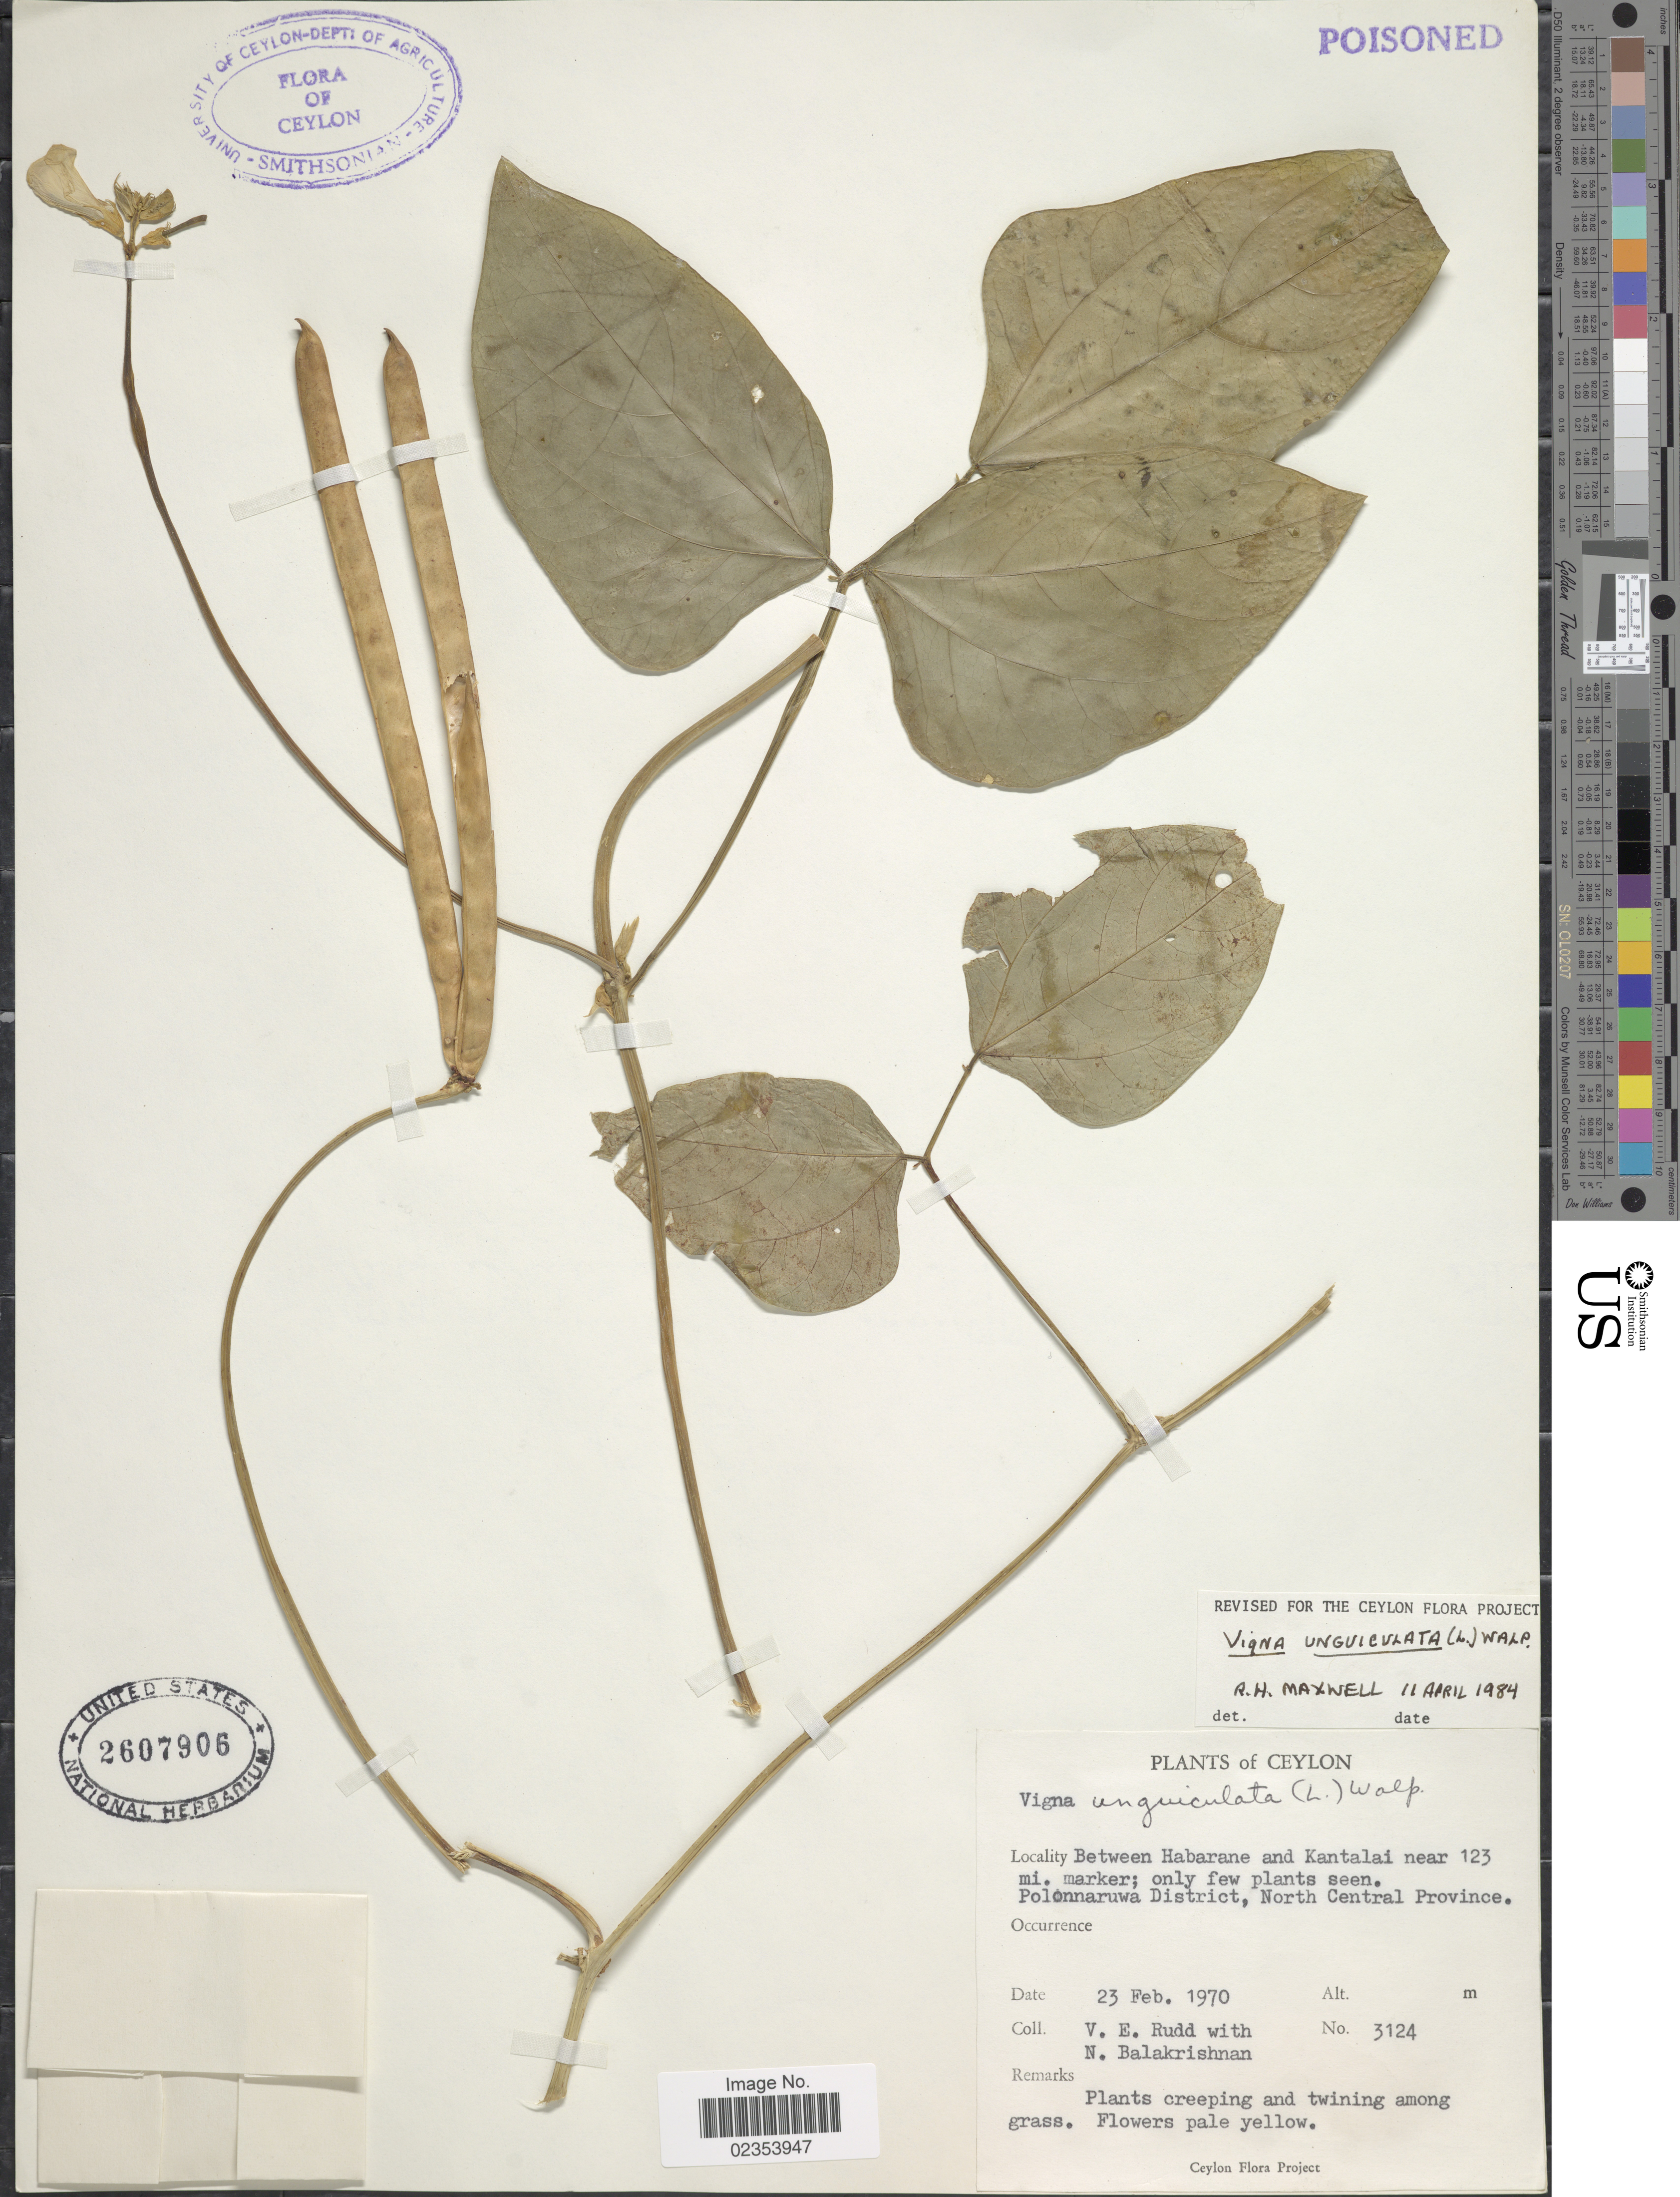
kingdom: Plantae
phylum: Tracheophyta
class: Magnoliopsida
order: Fabales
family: Fabaceae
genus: Vigna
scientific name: Vigna unguiculata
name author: (L.) Walp.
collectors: V. E. Rudd & N. Balakrishnan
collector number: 3124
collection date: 1970-02-23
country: Sri Lanka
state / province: North Central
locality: Ceylon. Between Habarane and Kantalai near 123 mi. marker. Polonnaruwa District, North Central Province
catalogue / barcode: US 2607906